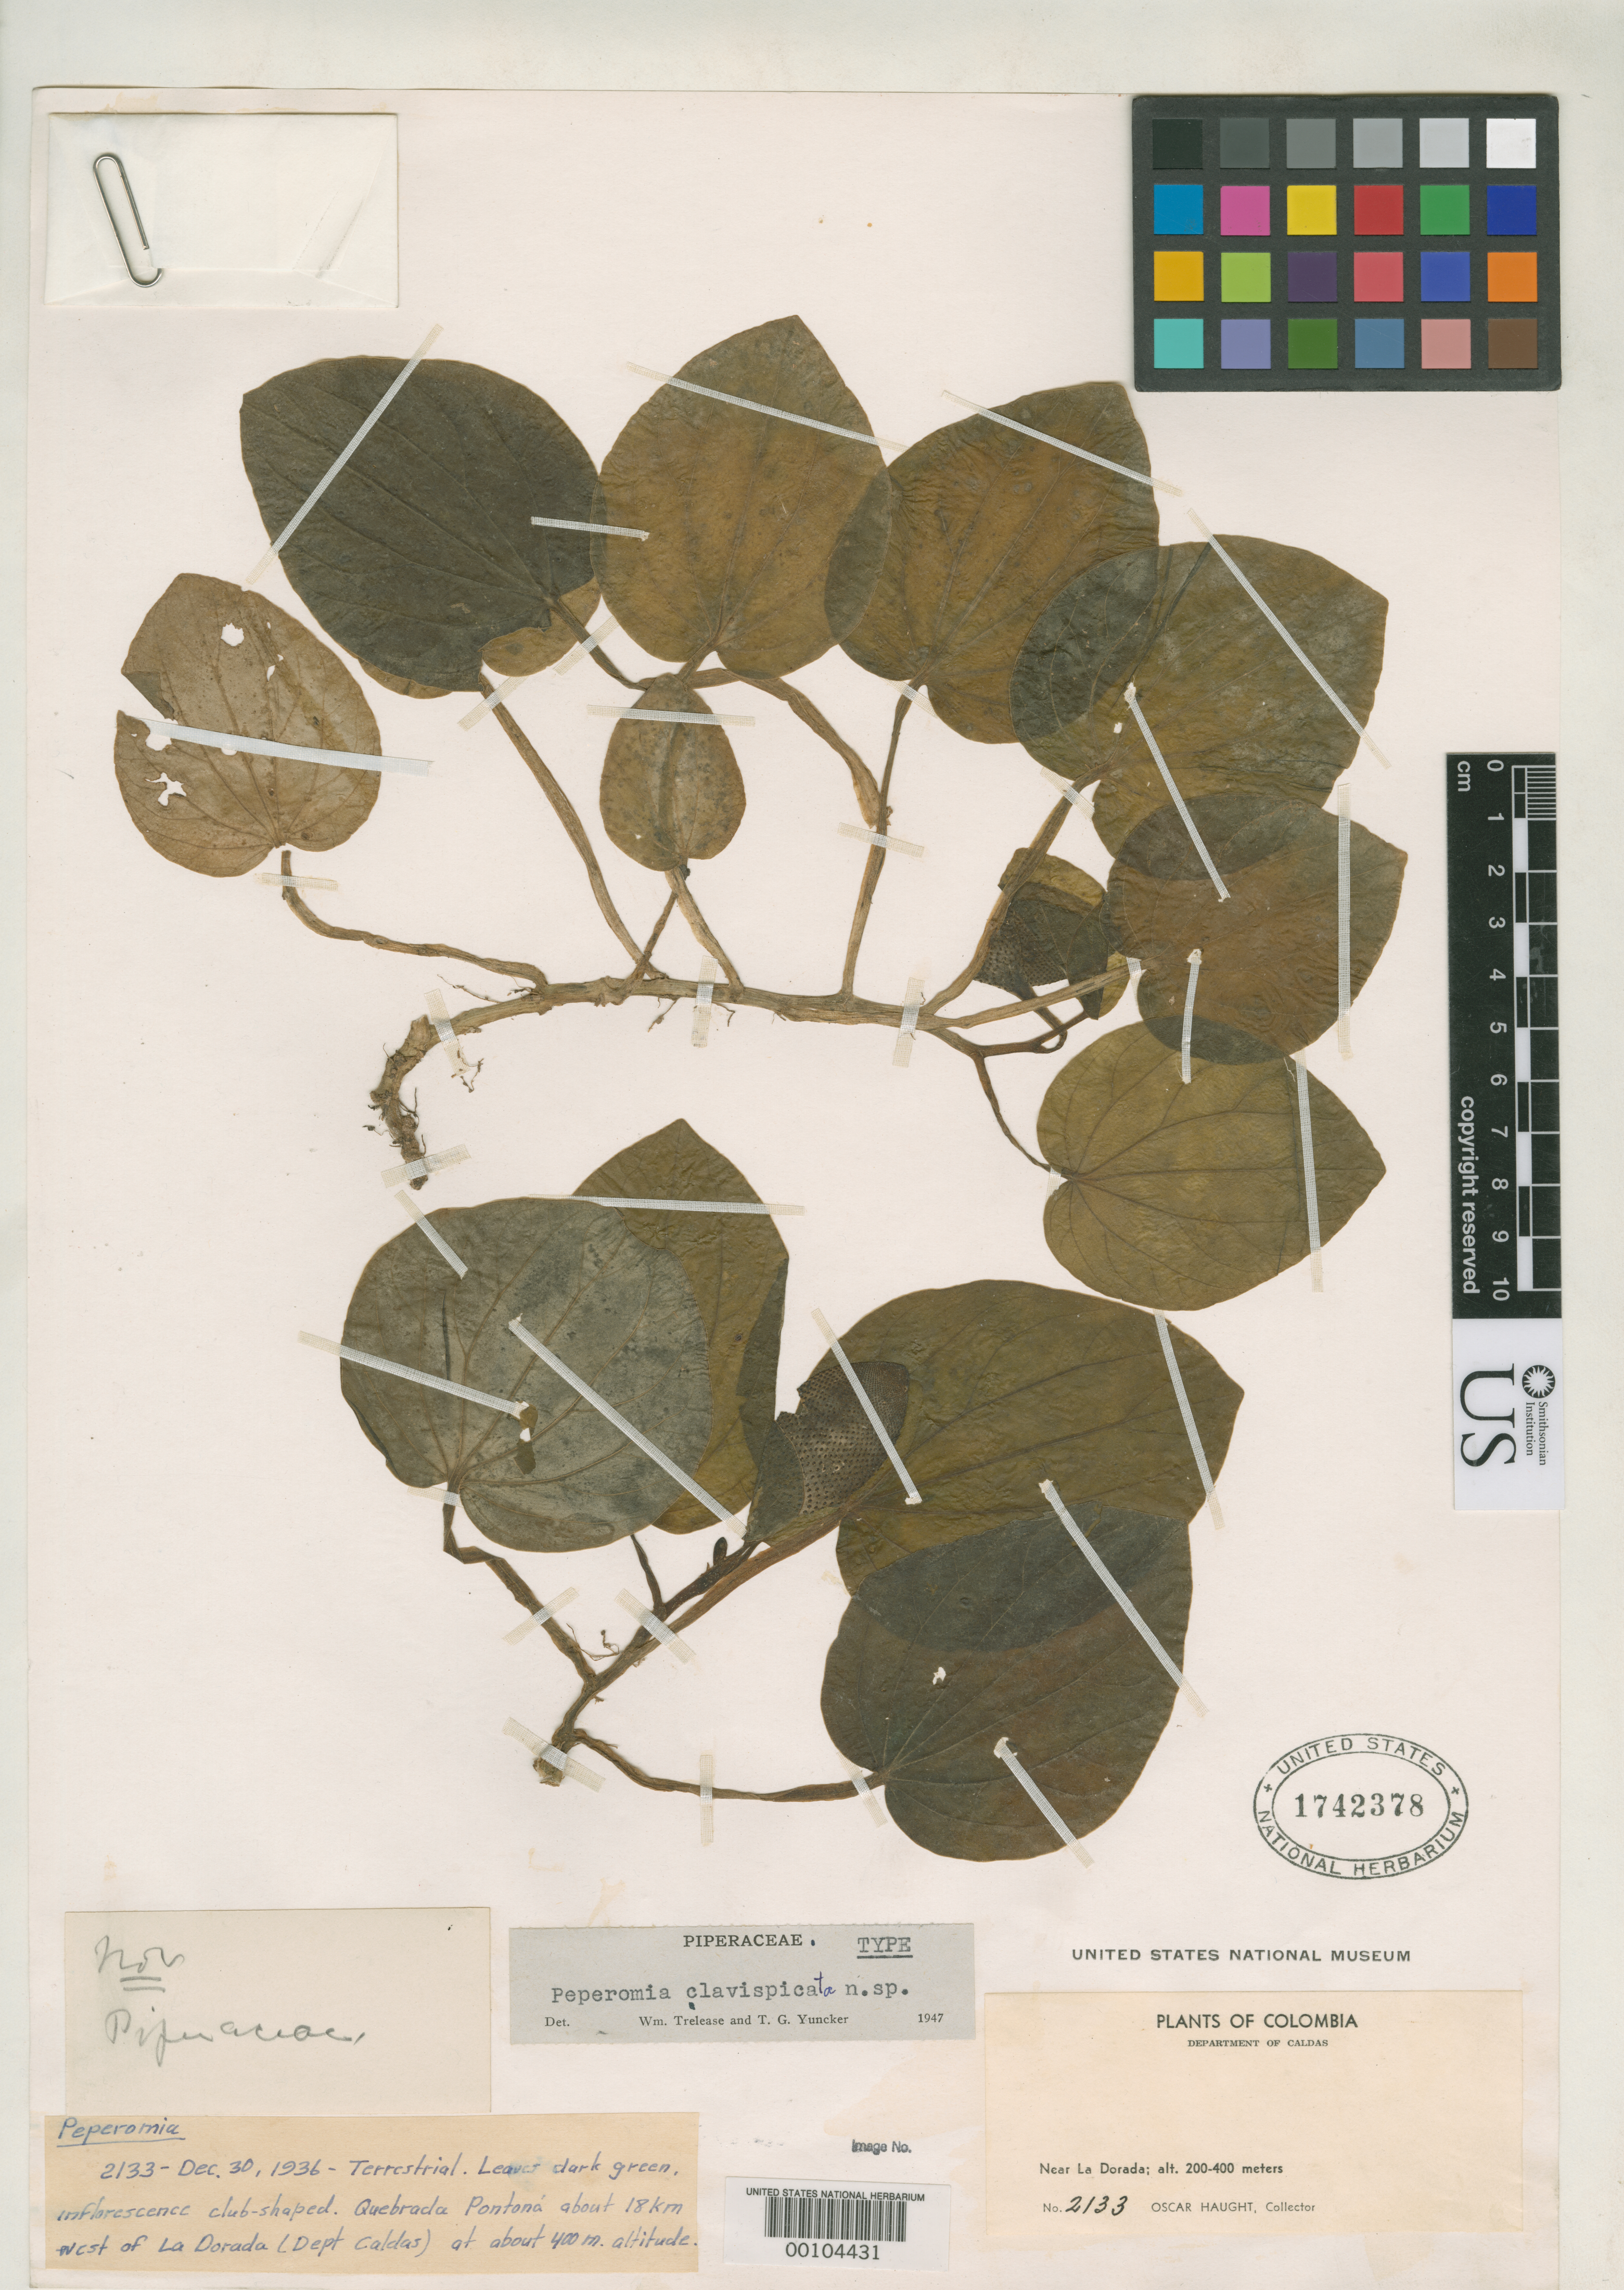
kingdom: Plantae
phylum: Tracheophyta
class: Magnoliopsida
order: Piperales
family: Piperaceae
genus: Peperomia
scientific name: Peperomia clavatispica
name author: Trel. & Yunck.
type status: Holotype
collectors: O. L. Haught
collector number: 2133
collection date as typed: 30 Dec 1936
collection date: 1936-12-30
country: Colombia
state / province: Caldas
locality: Quebrada Pontona, 18 km. W of La Dorada.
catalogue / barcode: US 1742378